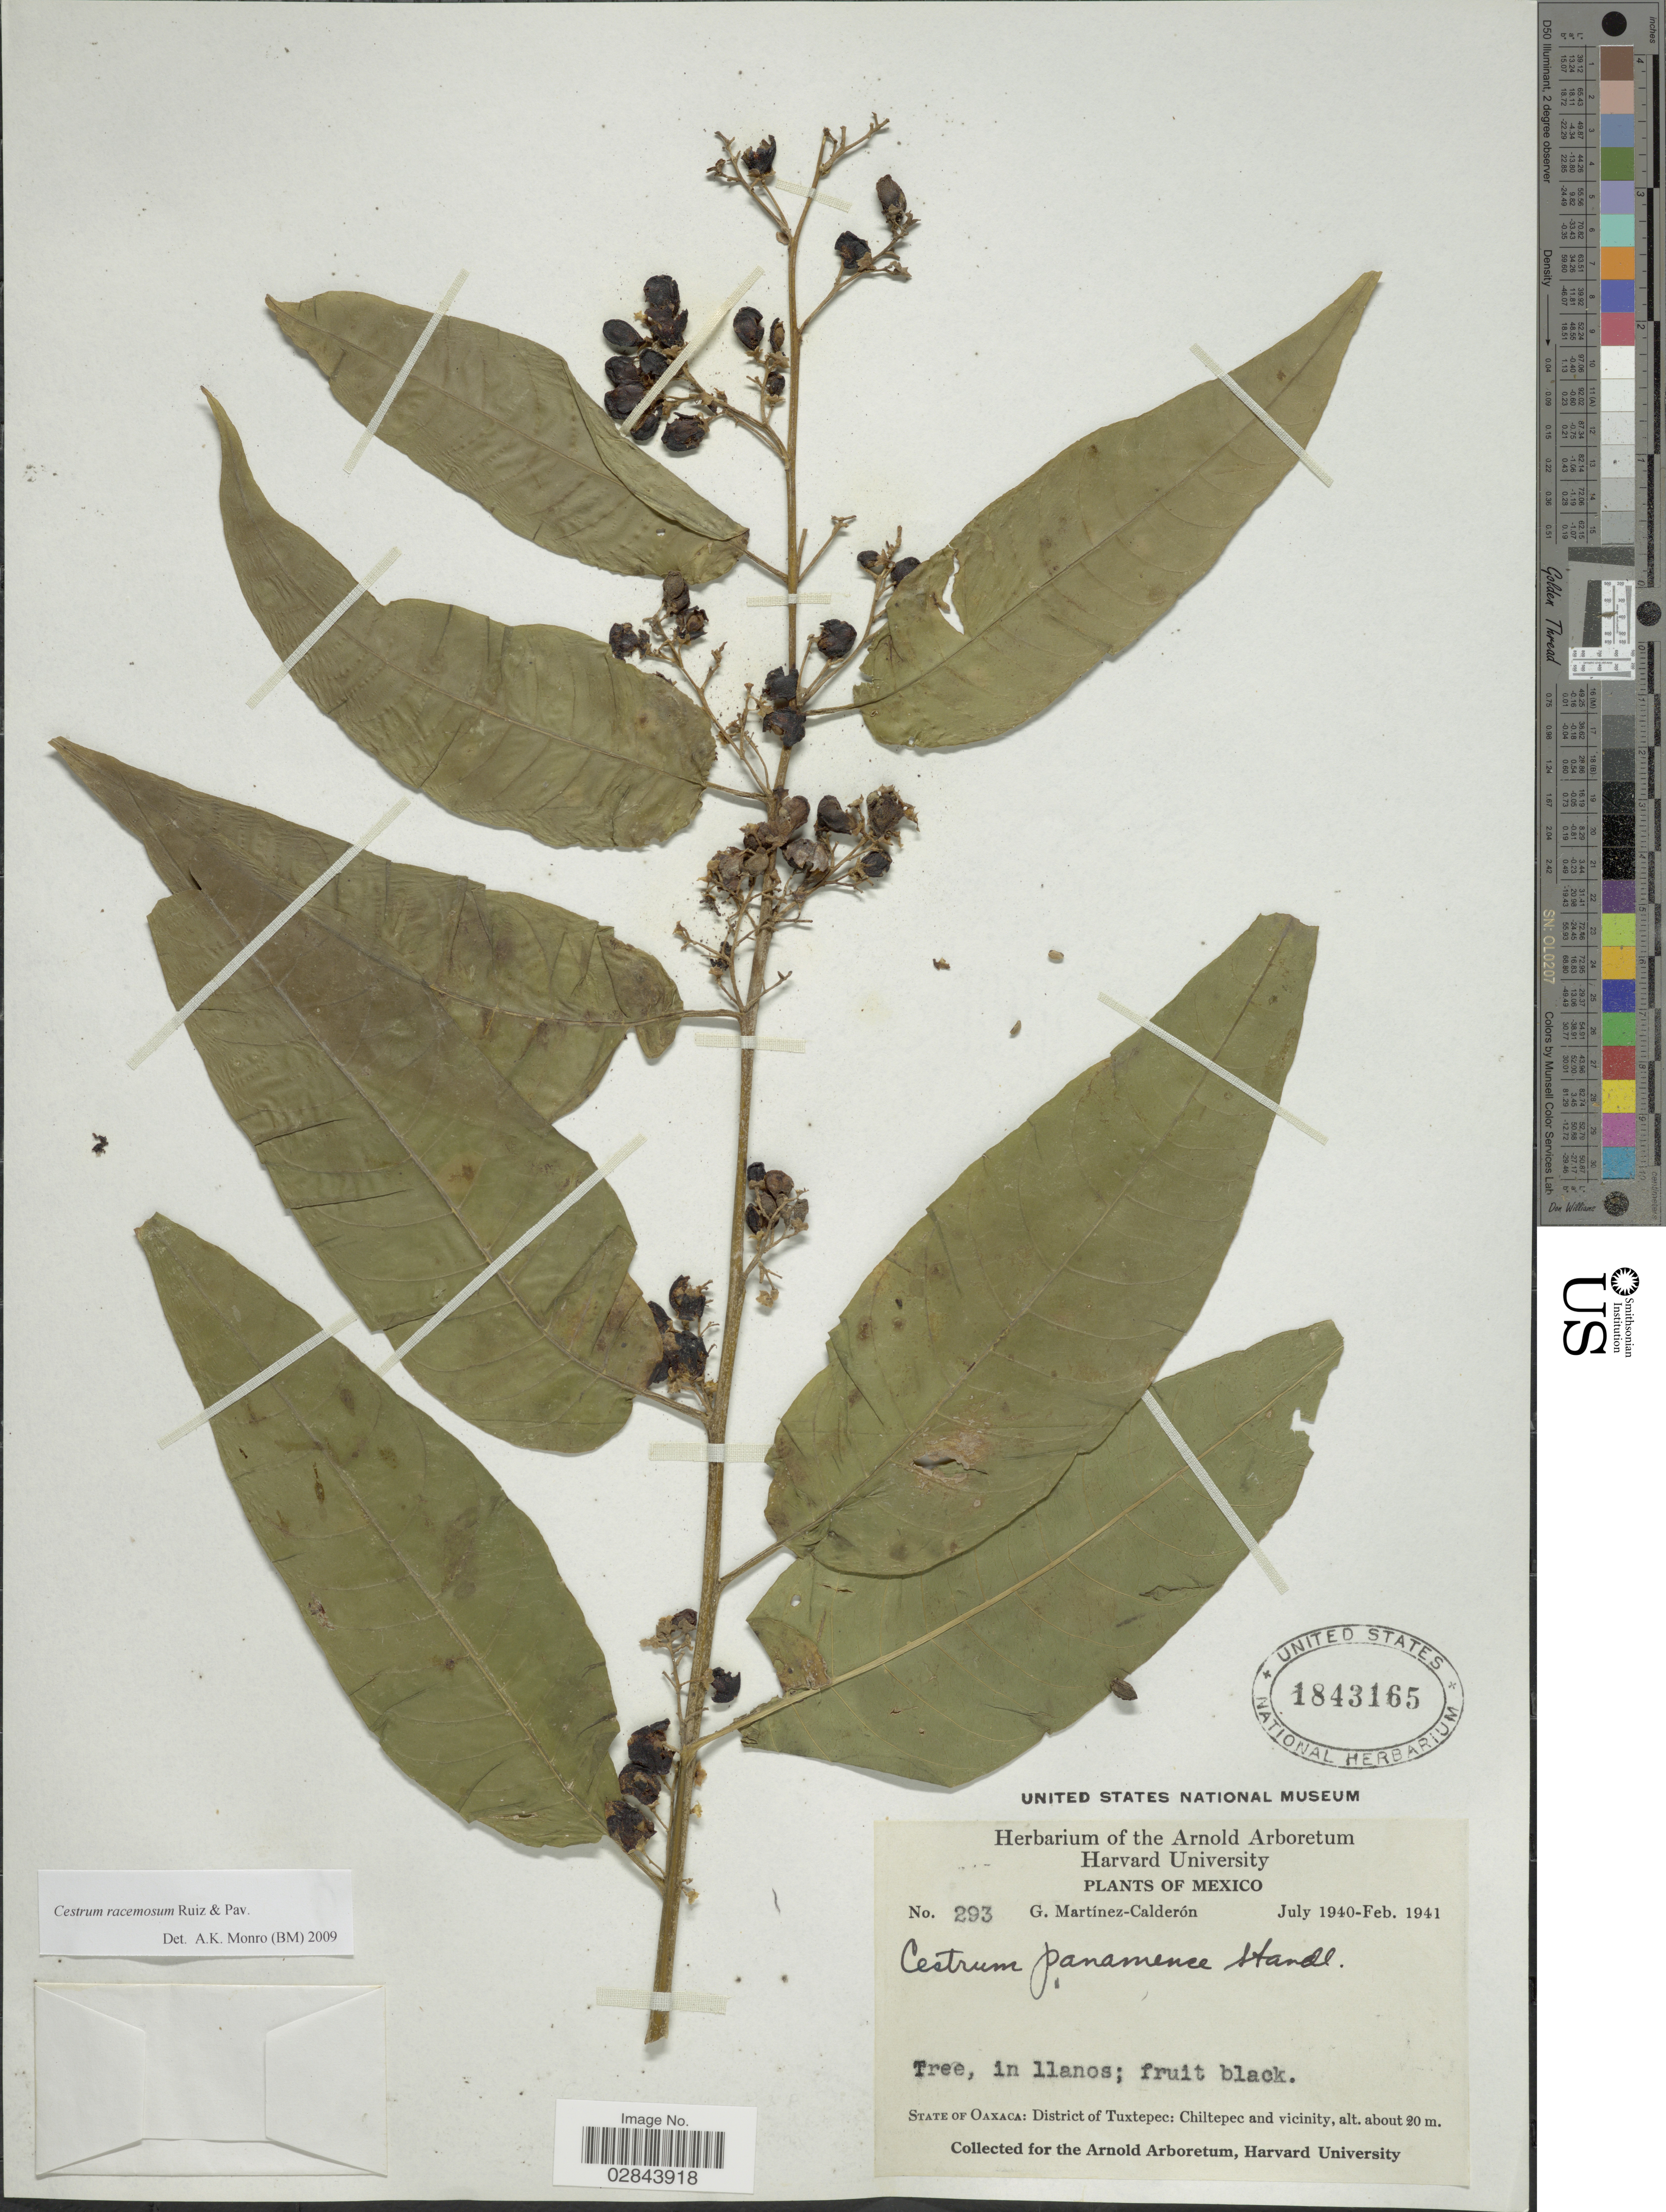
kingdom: Plantae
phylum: Tracheophyta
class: Magnoliopsida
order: Solanales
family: Solanaceae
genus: Cestrum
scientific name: Cestrum racemosum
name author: Ruiz & Pav.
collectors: G. Martínez Calderón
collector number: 293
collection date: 1940-07/1941-02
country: Mexico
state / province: Oaxaca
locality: District of Tuxtepec: Chiltepec and vicinity.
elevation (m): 20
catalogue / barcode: US 1843165